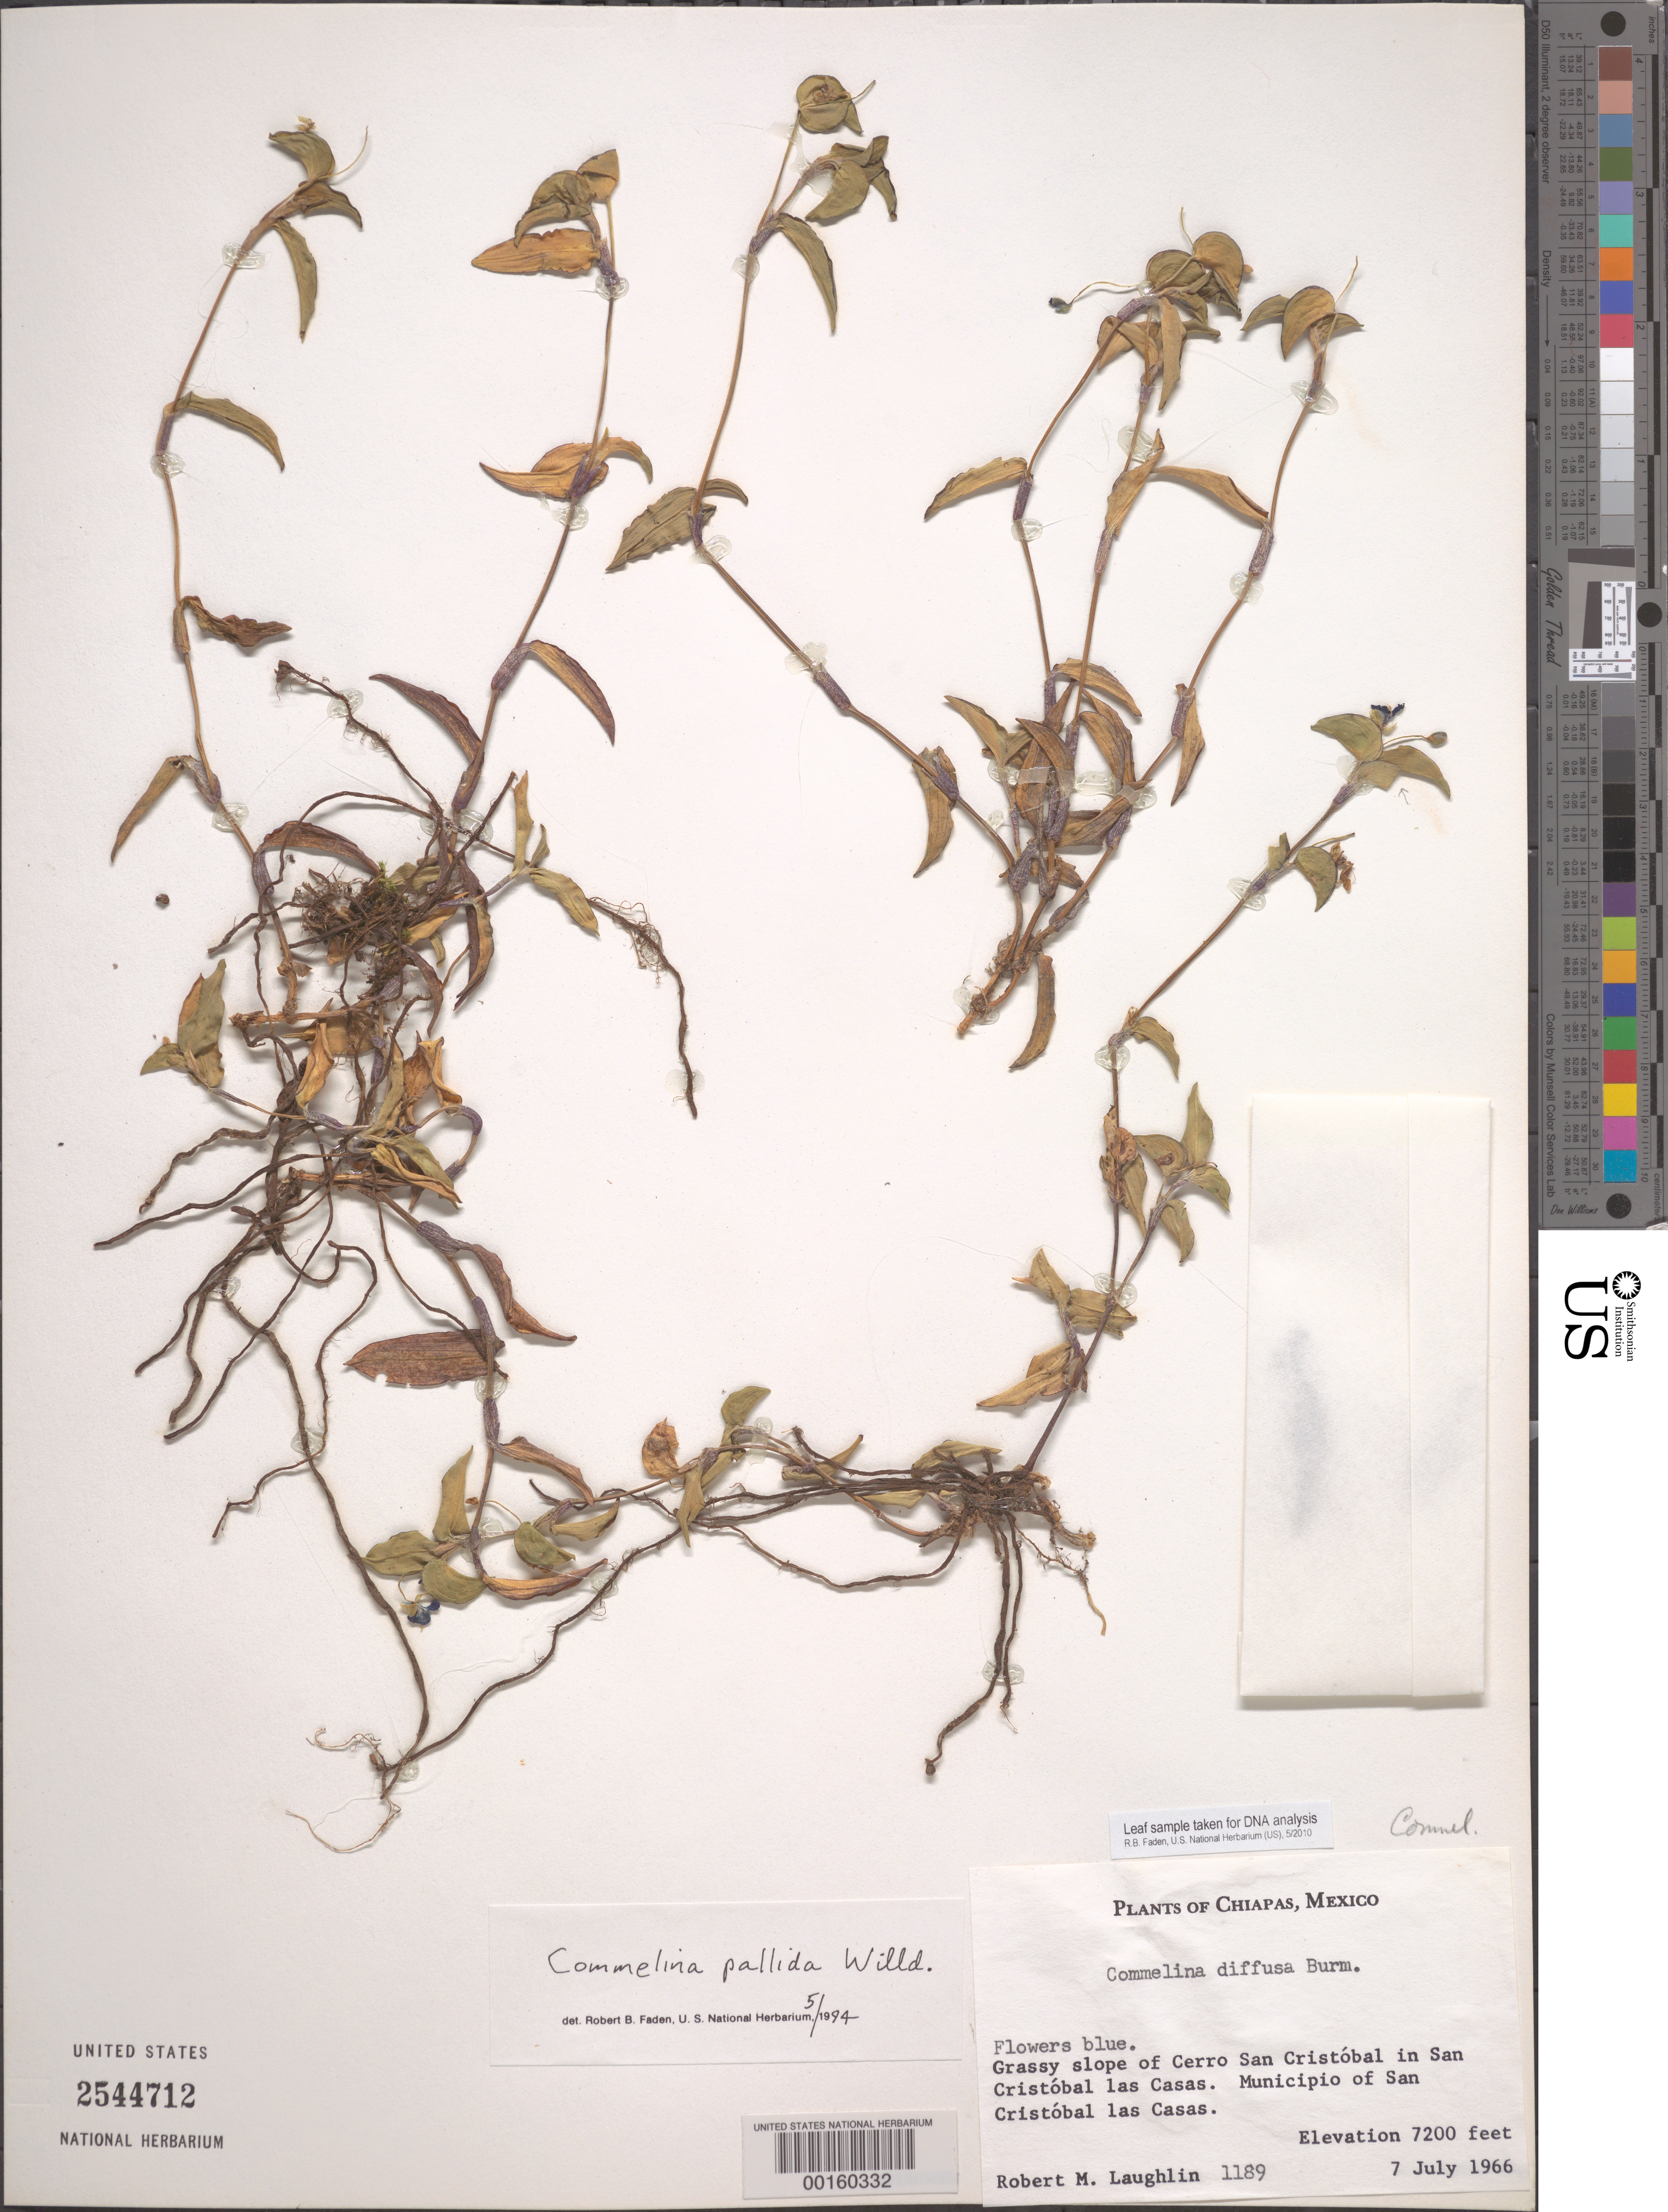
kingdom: Plantae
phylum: Tracheophyta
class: Liliopsida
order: Commelinales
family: Commelinaceae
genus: Commelina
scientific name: Commelina pallida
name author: Willd.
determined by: Faden, Robert B., (US), Smithsonian Institution - National Museum of Natural History (UNITED STATES)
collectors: R. M. Laughlin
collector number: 1189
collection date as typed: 07 Jul 1966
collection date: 1966-07-07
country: Mexico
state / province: Chiapas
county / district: San Cristóbal de Las Casas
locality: Cerro San Cristobal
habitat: Grassy slope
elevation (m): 2196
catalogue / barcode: US 2544712